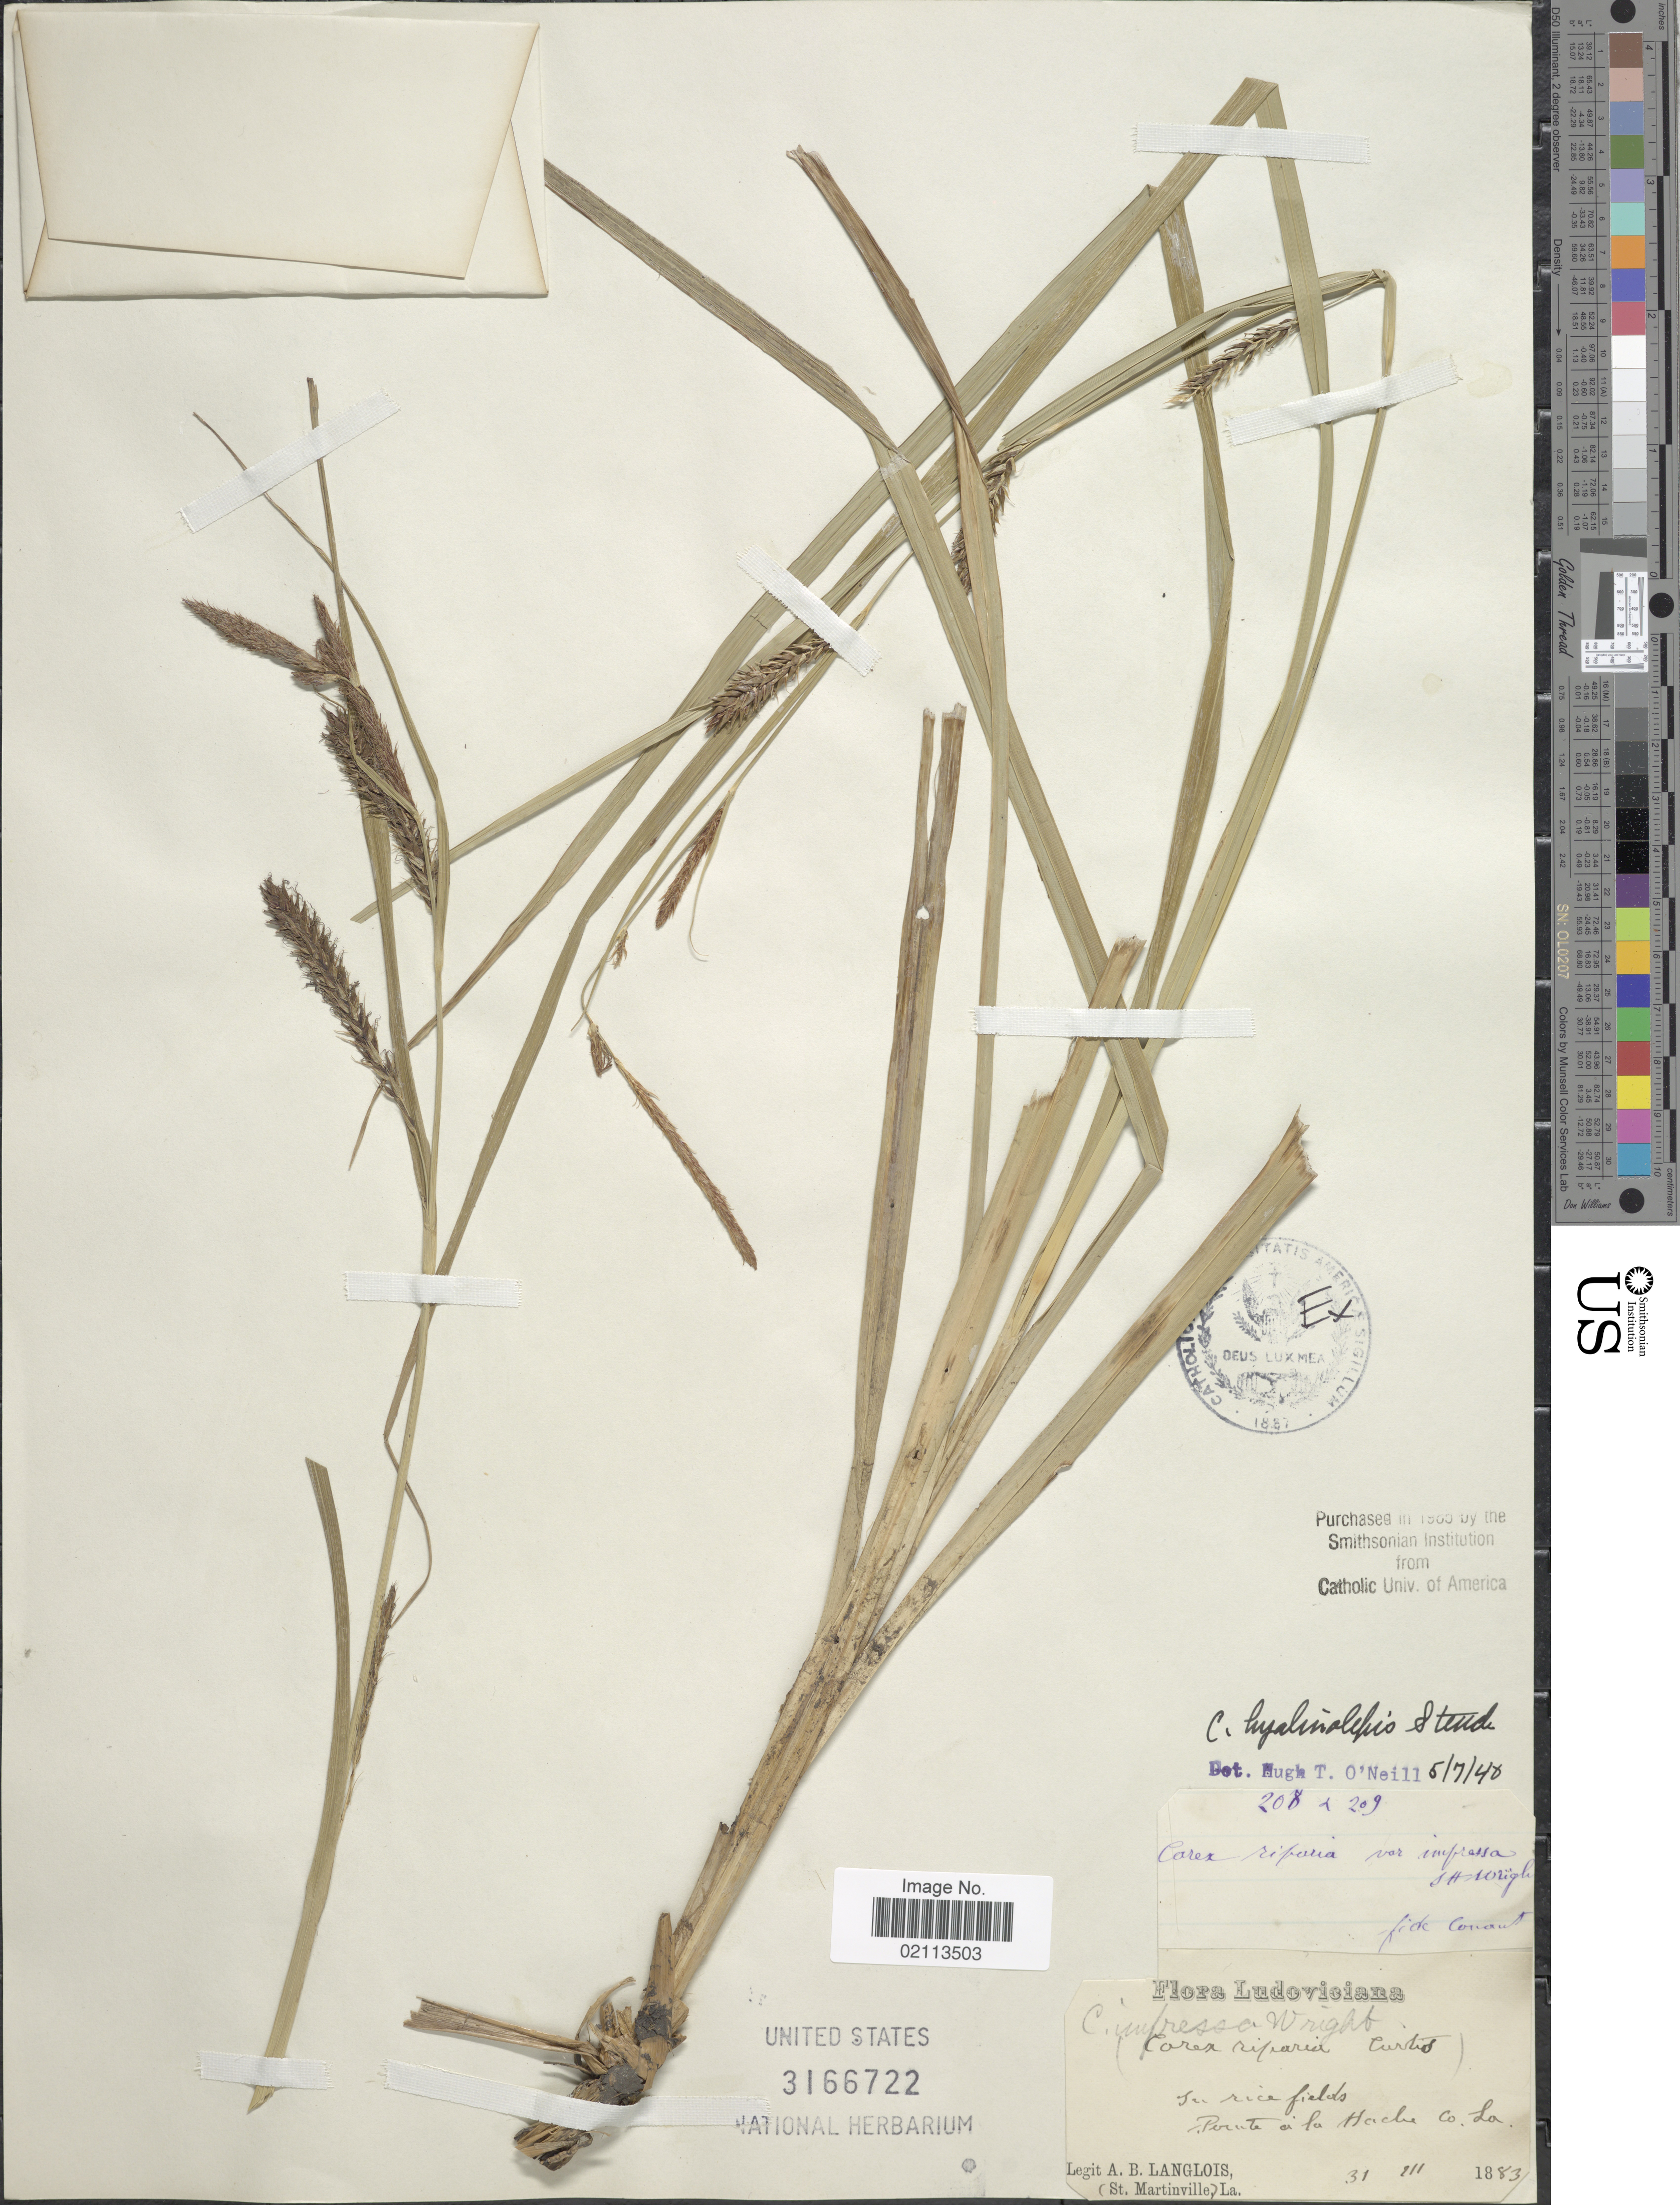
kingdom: Plantae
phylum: Tracheophyta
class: Liliopsida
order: Poales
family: Cyperaceae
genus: Carex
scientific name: Carex hyalinolepis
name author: Steud.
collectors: A. Langlois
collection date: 1883-03-31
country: United States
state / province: Louisiana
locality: In rice fields, Pointe a la Hache Co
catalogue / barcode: US 3166722